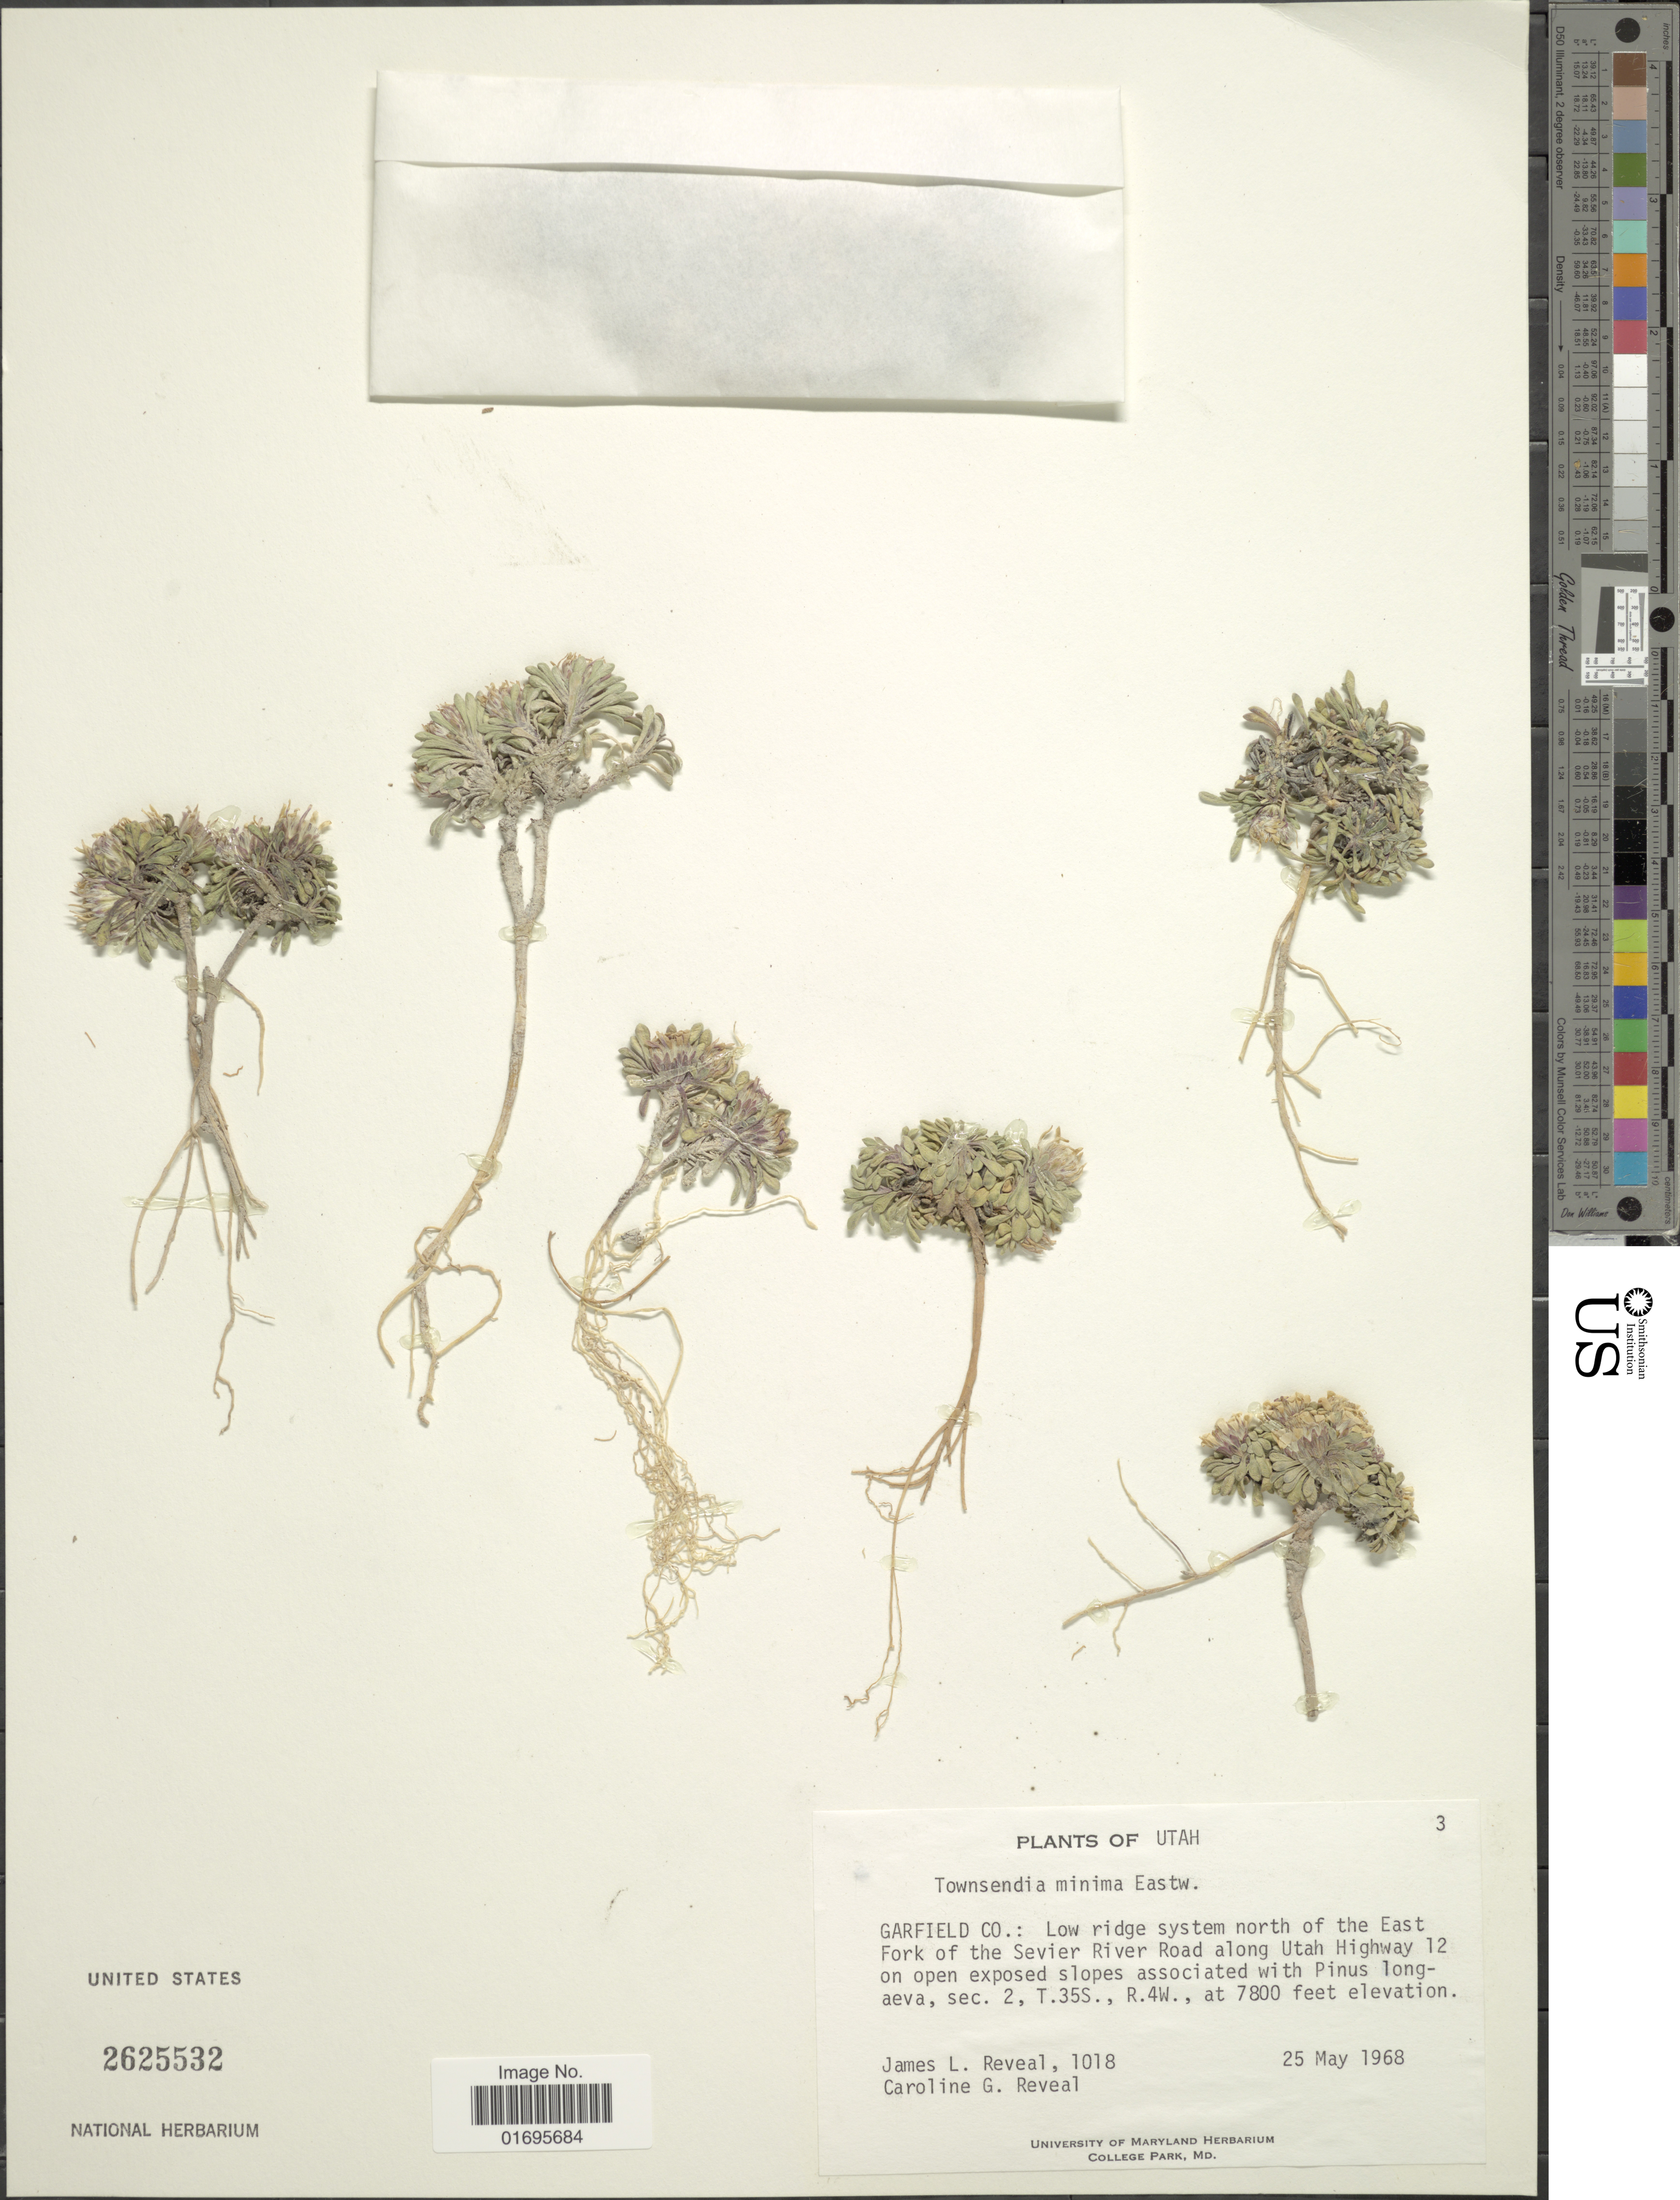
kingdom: Plantae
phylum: Tracheophyta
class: Magnoliopsida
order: Asterales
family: Asteraceae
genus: Townsendia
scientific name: Townsendia minima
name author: Eastw.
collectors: J. L. Reveal & C. G. Reveal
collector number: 1018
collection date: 1968-05-25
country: United States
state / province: Utah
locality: Garfield Co.: Low ridge system north of the East Fork of the Sevier River Road along Utah Highway 12 on open exposed slopes associated with Pinus long-aeva, sec. 2, T.35S., R.4W.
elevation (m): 2377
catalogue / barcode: US 2625532